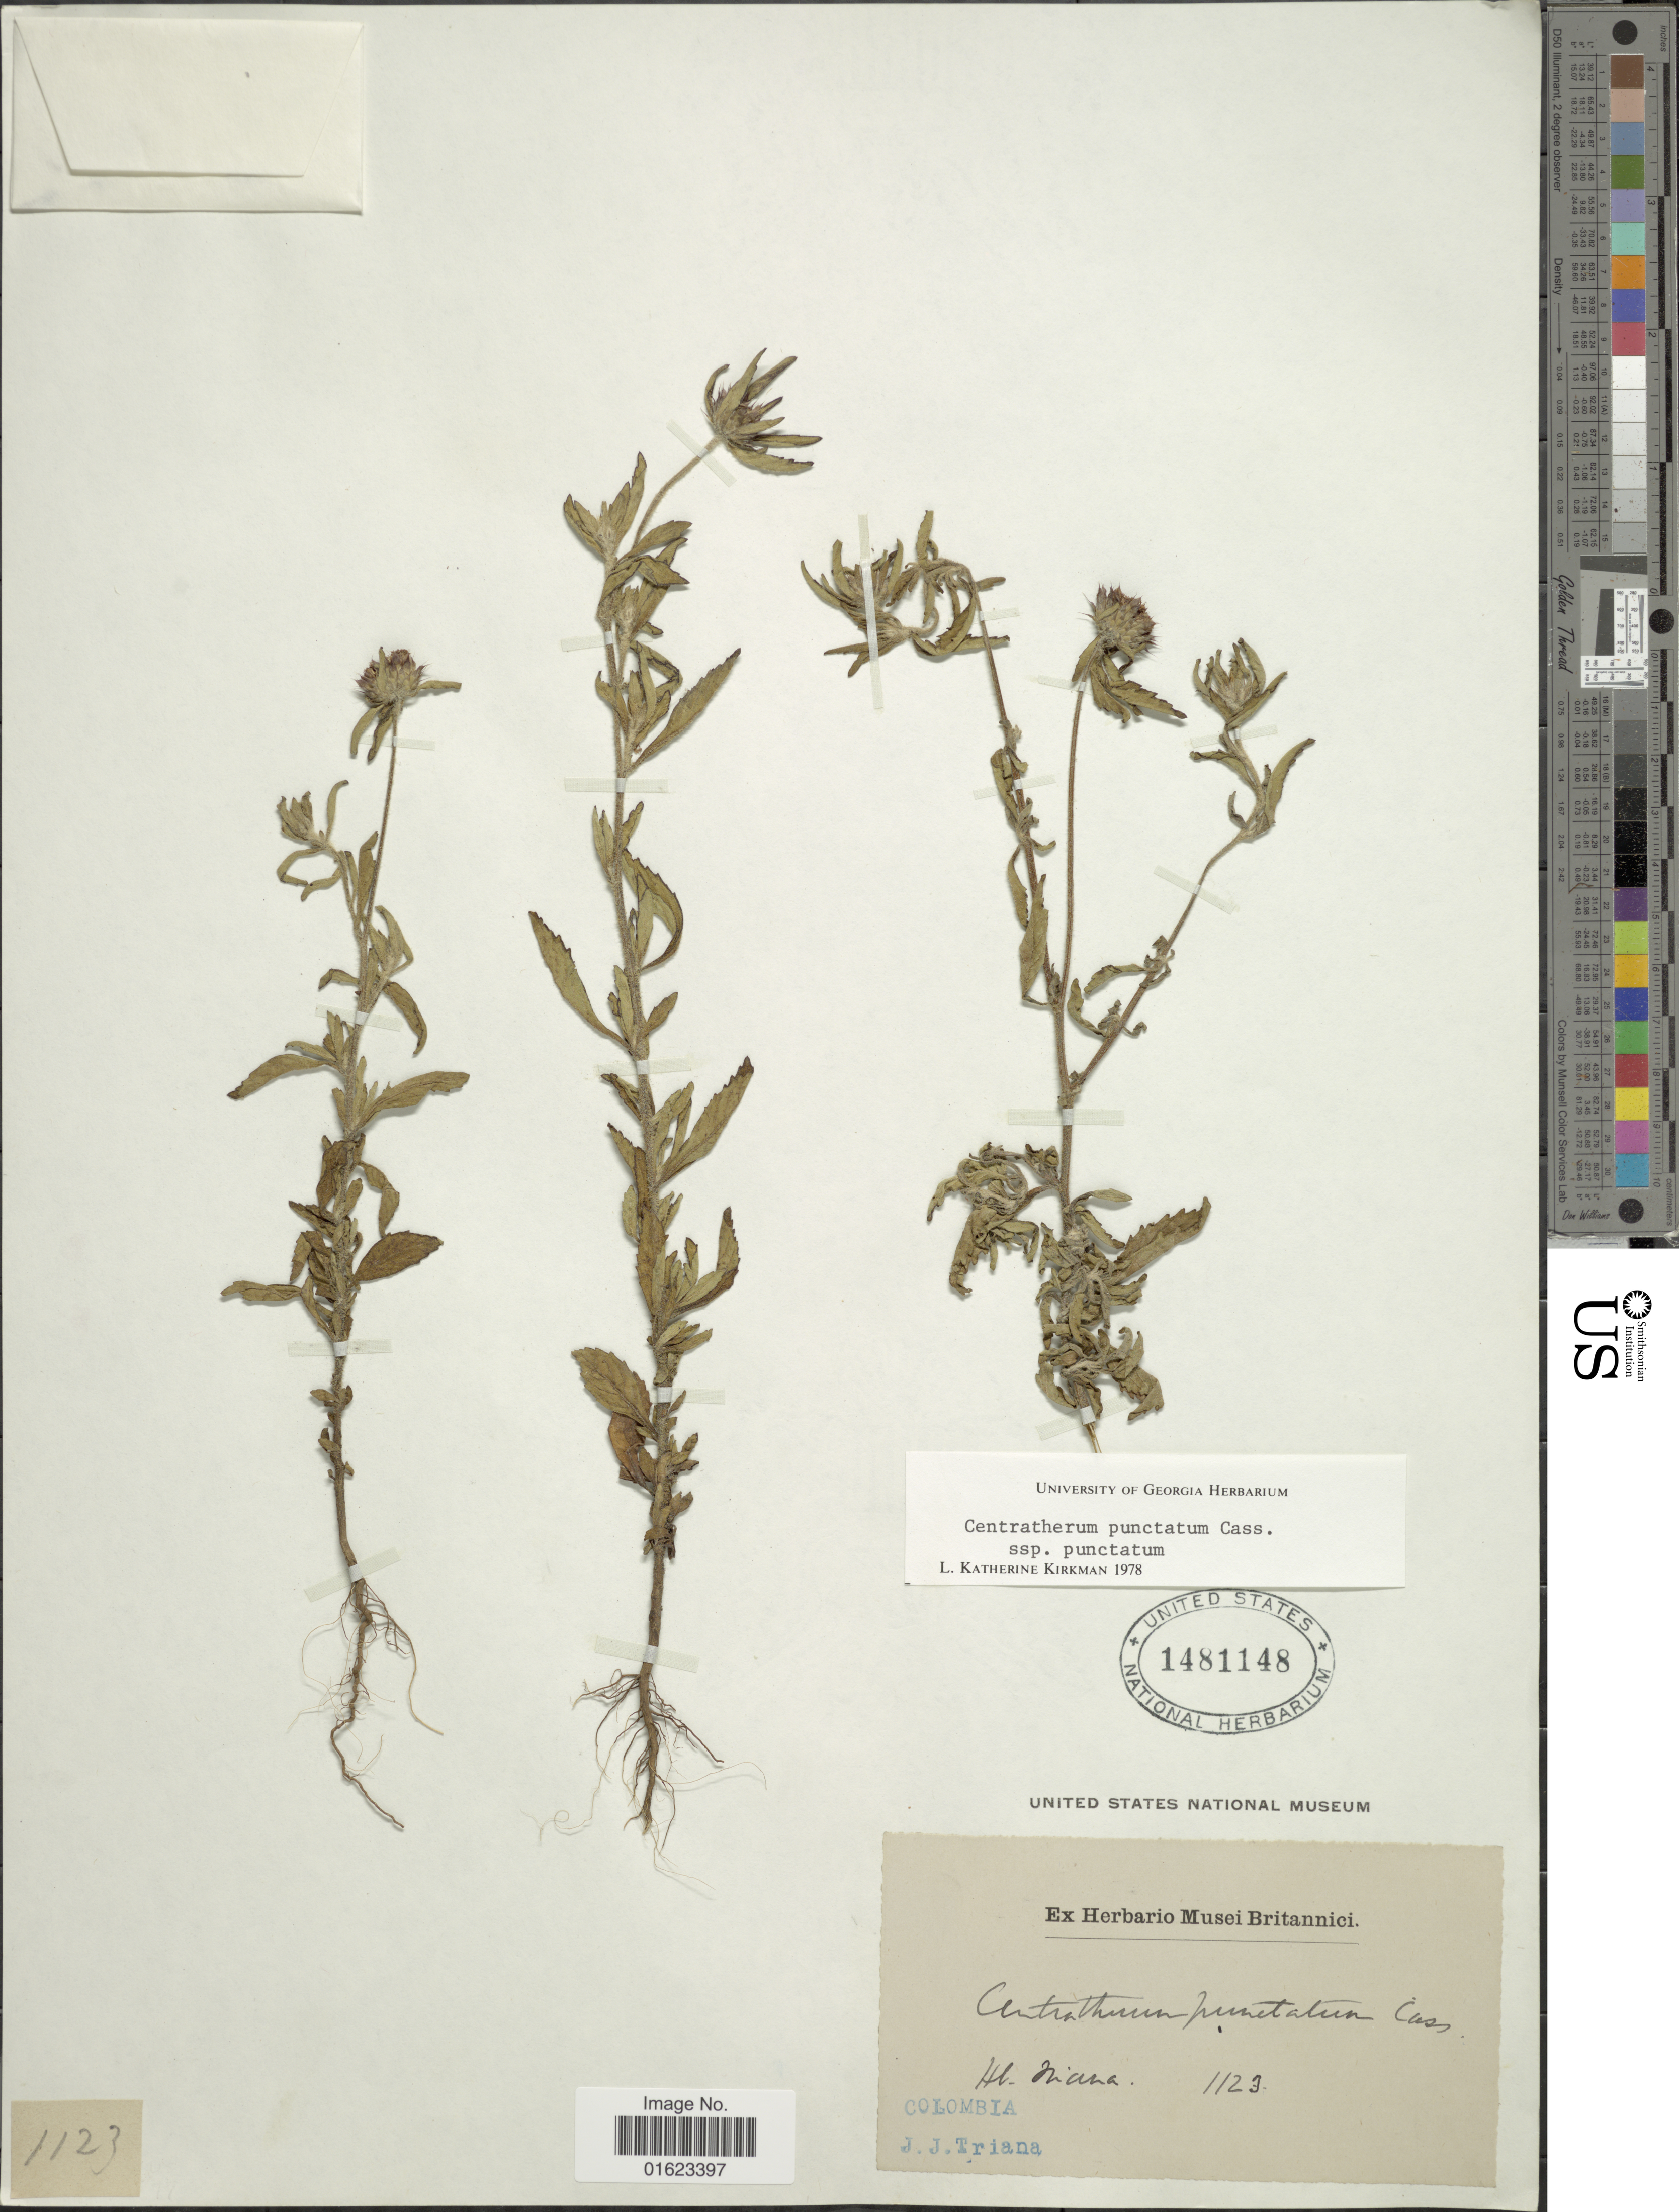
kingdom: Plantae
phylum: Tracheophyta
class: Magnoliopsida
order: Asterales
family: Asteraceae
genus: Centratherum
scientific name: Centratherum punctatum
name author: Cass.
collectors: J. J. Triana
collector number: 1123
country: Colombia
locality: Triana.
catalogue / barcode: US 1481148